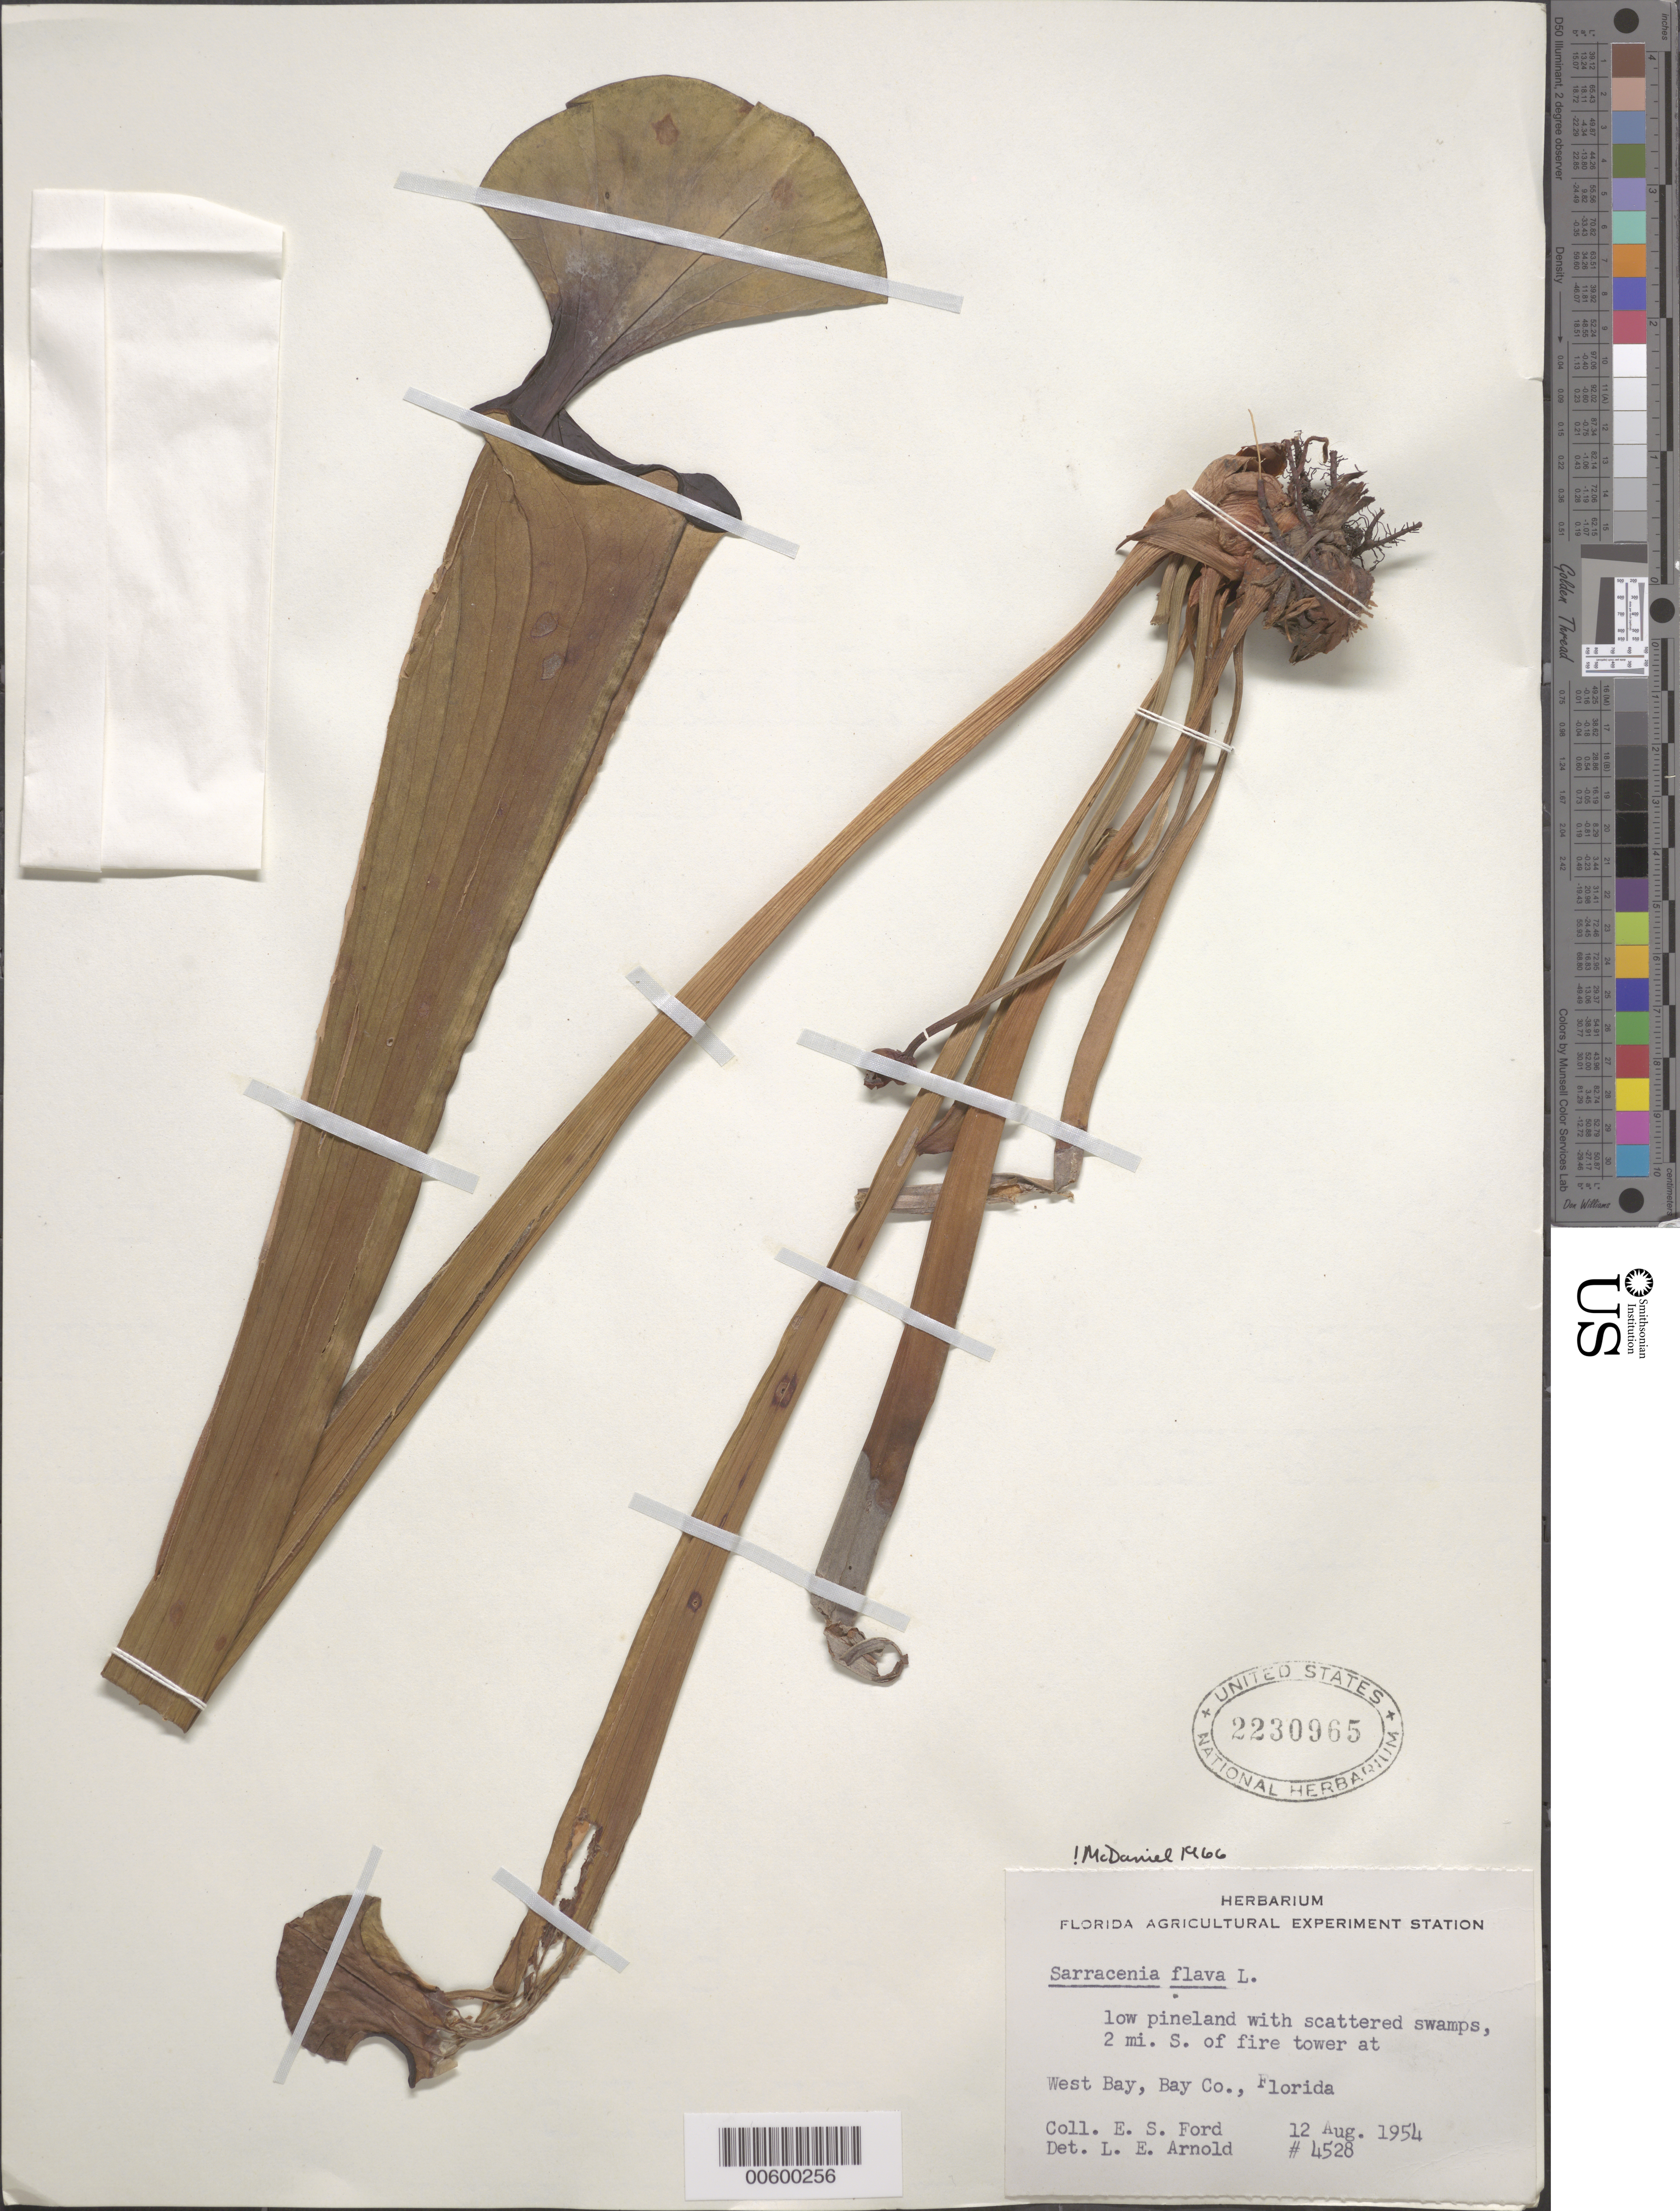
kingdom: Plantae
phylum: Tracheophyta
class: Magnoliopsida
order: Ericales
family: Sarraceniaceae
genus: Sarracenia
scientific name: Sarracenia flava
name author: L.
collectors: E. Ford & L. E. Arnold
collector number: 4528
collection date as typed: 12 Aug 1954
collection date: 1954-08-12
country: United States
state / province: Florida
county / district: Bay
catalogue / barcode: US 2230965